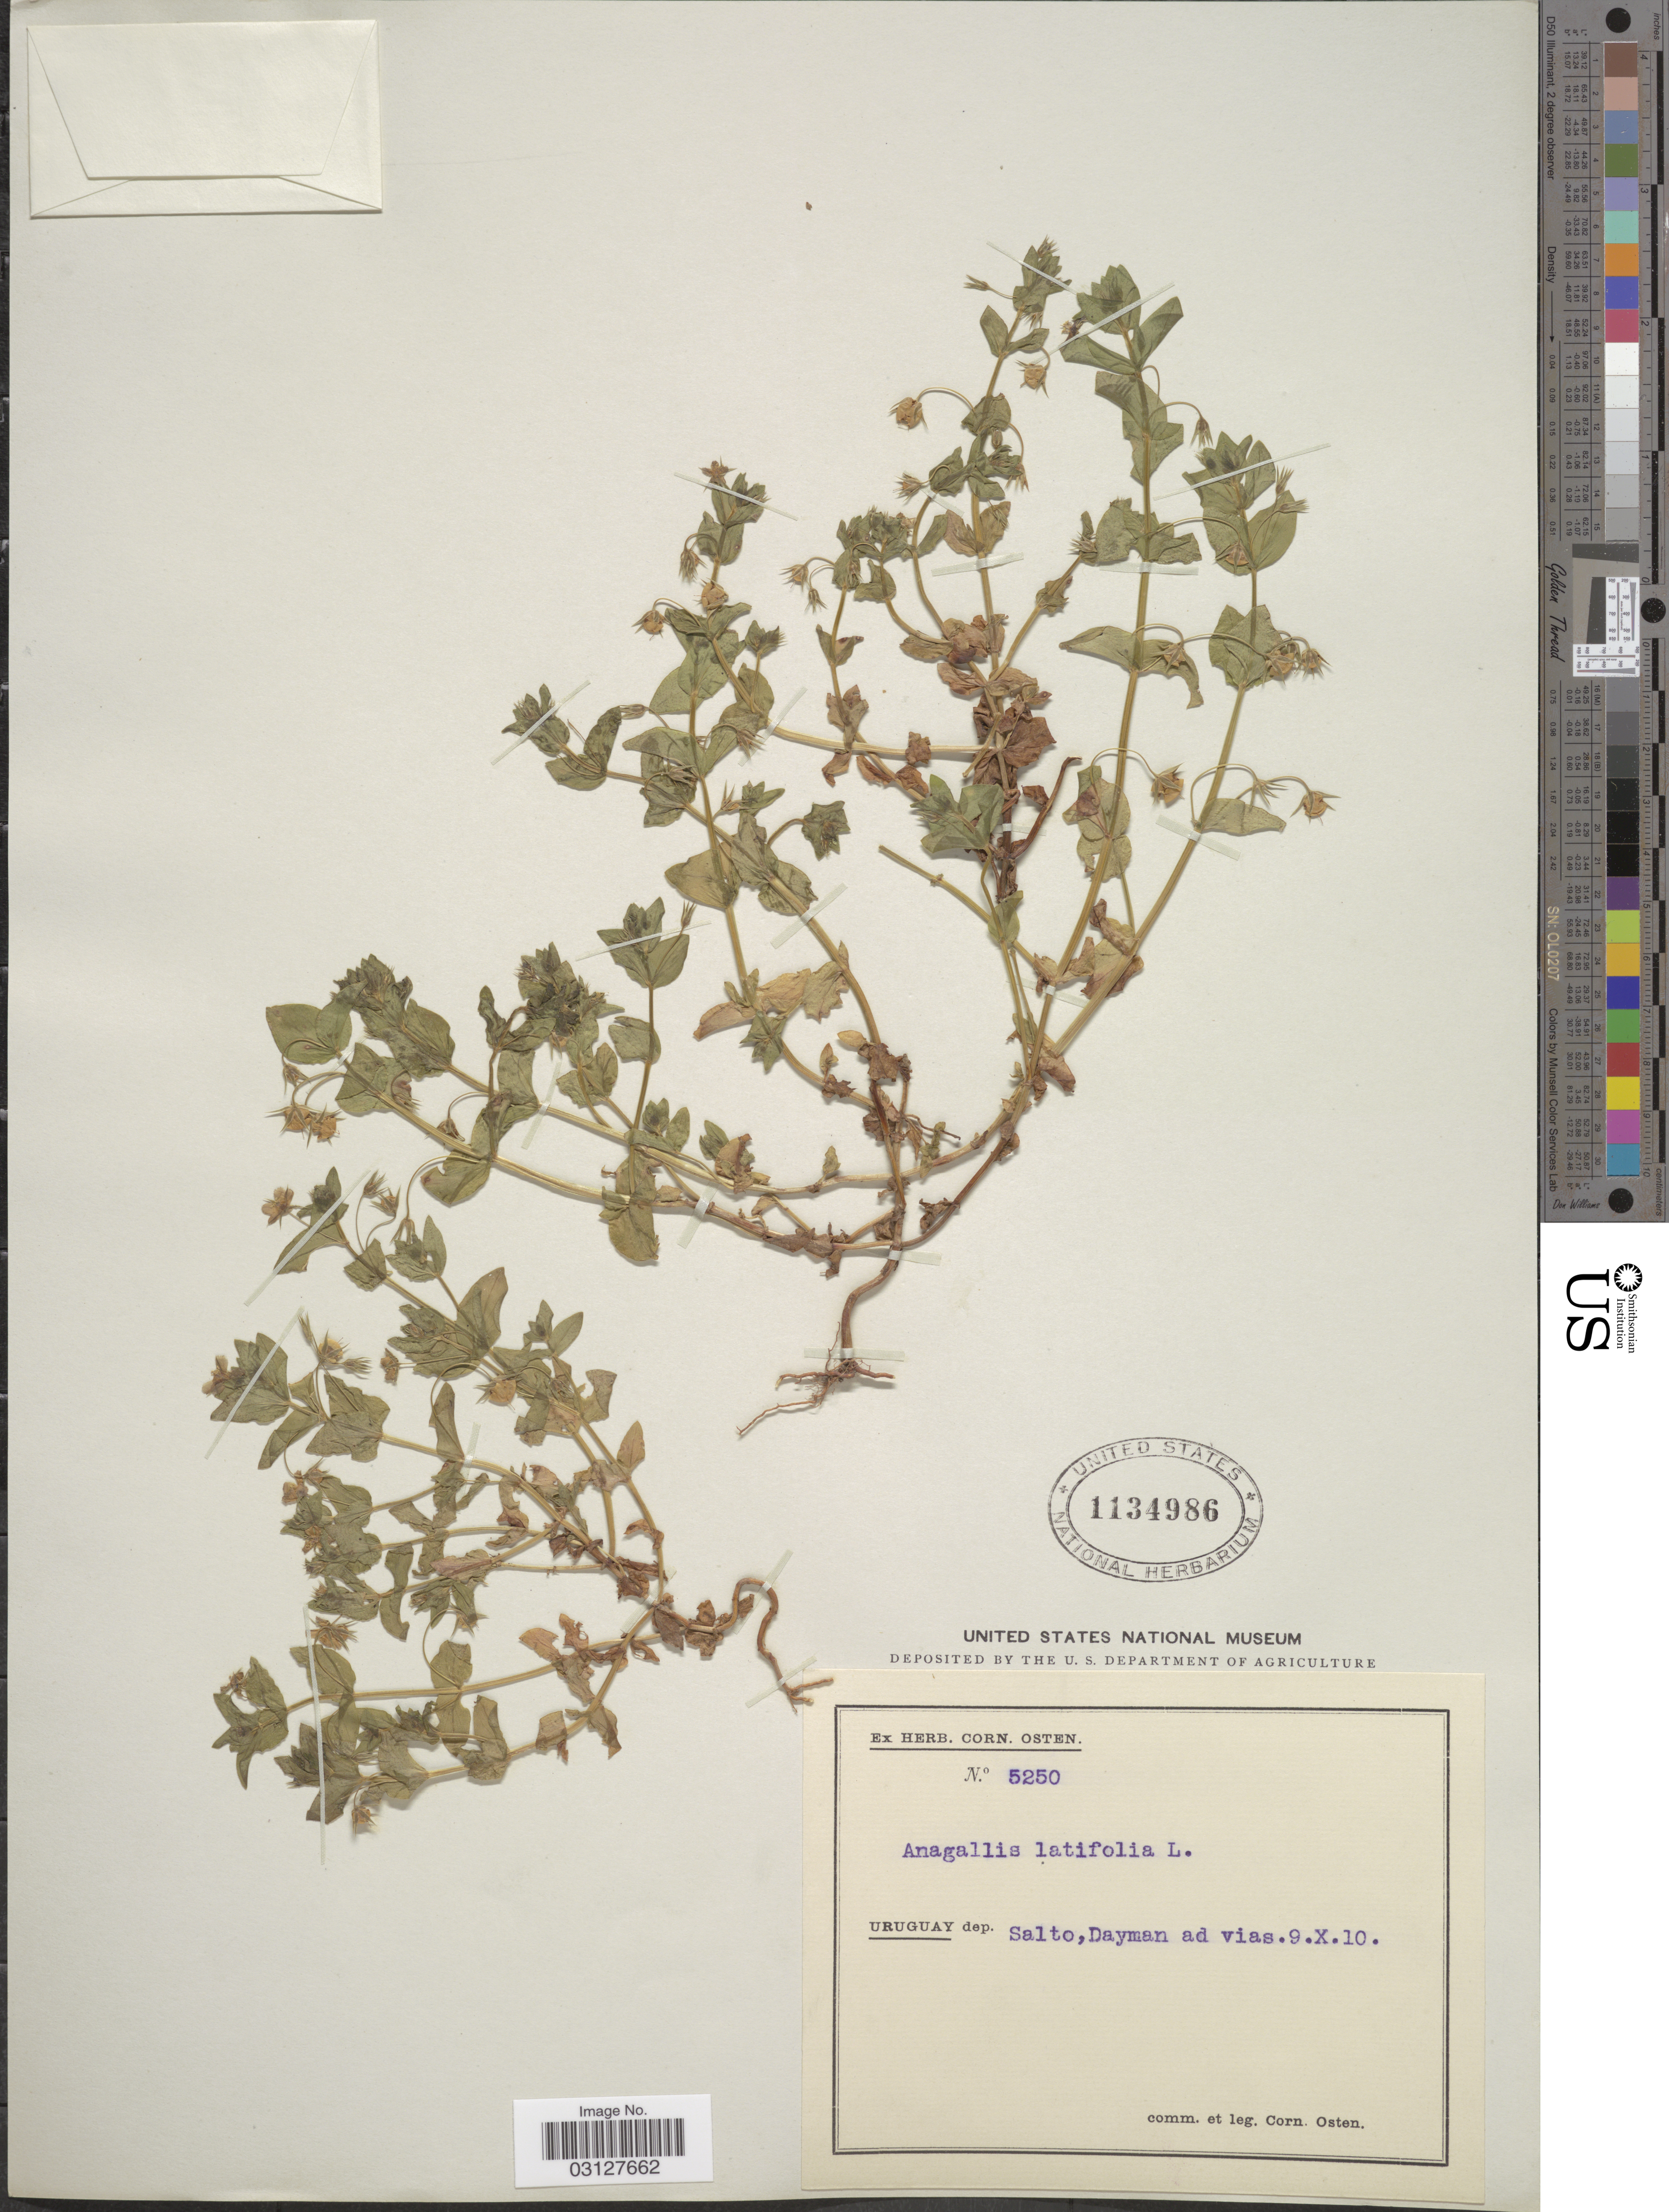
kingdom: Plantae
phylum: Tracheophyta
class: Magnoliopsida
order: Ericales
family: Primulaceae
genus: Anagallis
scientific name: Anagallis latifolia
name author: L.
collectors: C. Osten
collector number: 5250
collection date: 1910-10-09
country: Uruguay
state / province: Salto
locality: Dep. Salto, Dayman ad vias.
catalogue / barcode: US 1134986